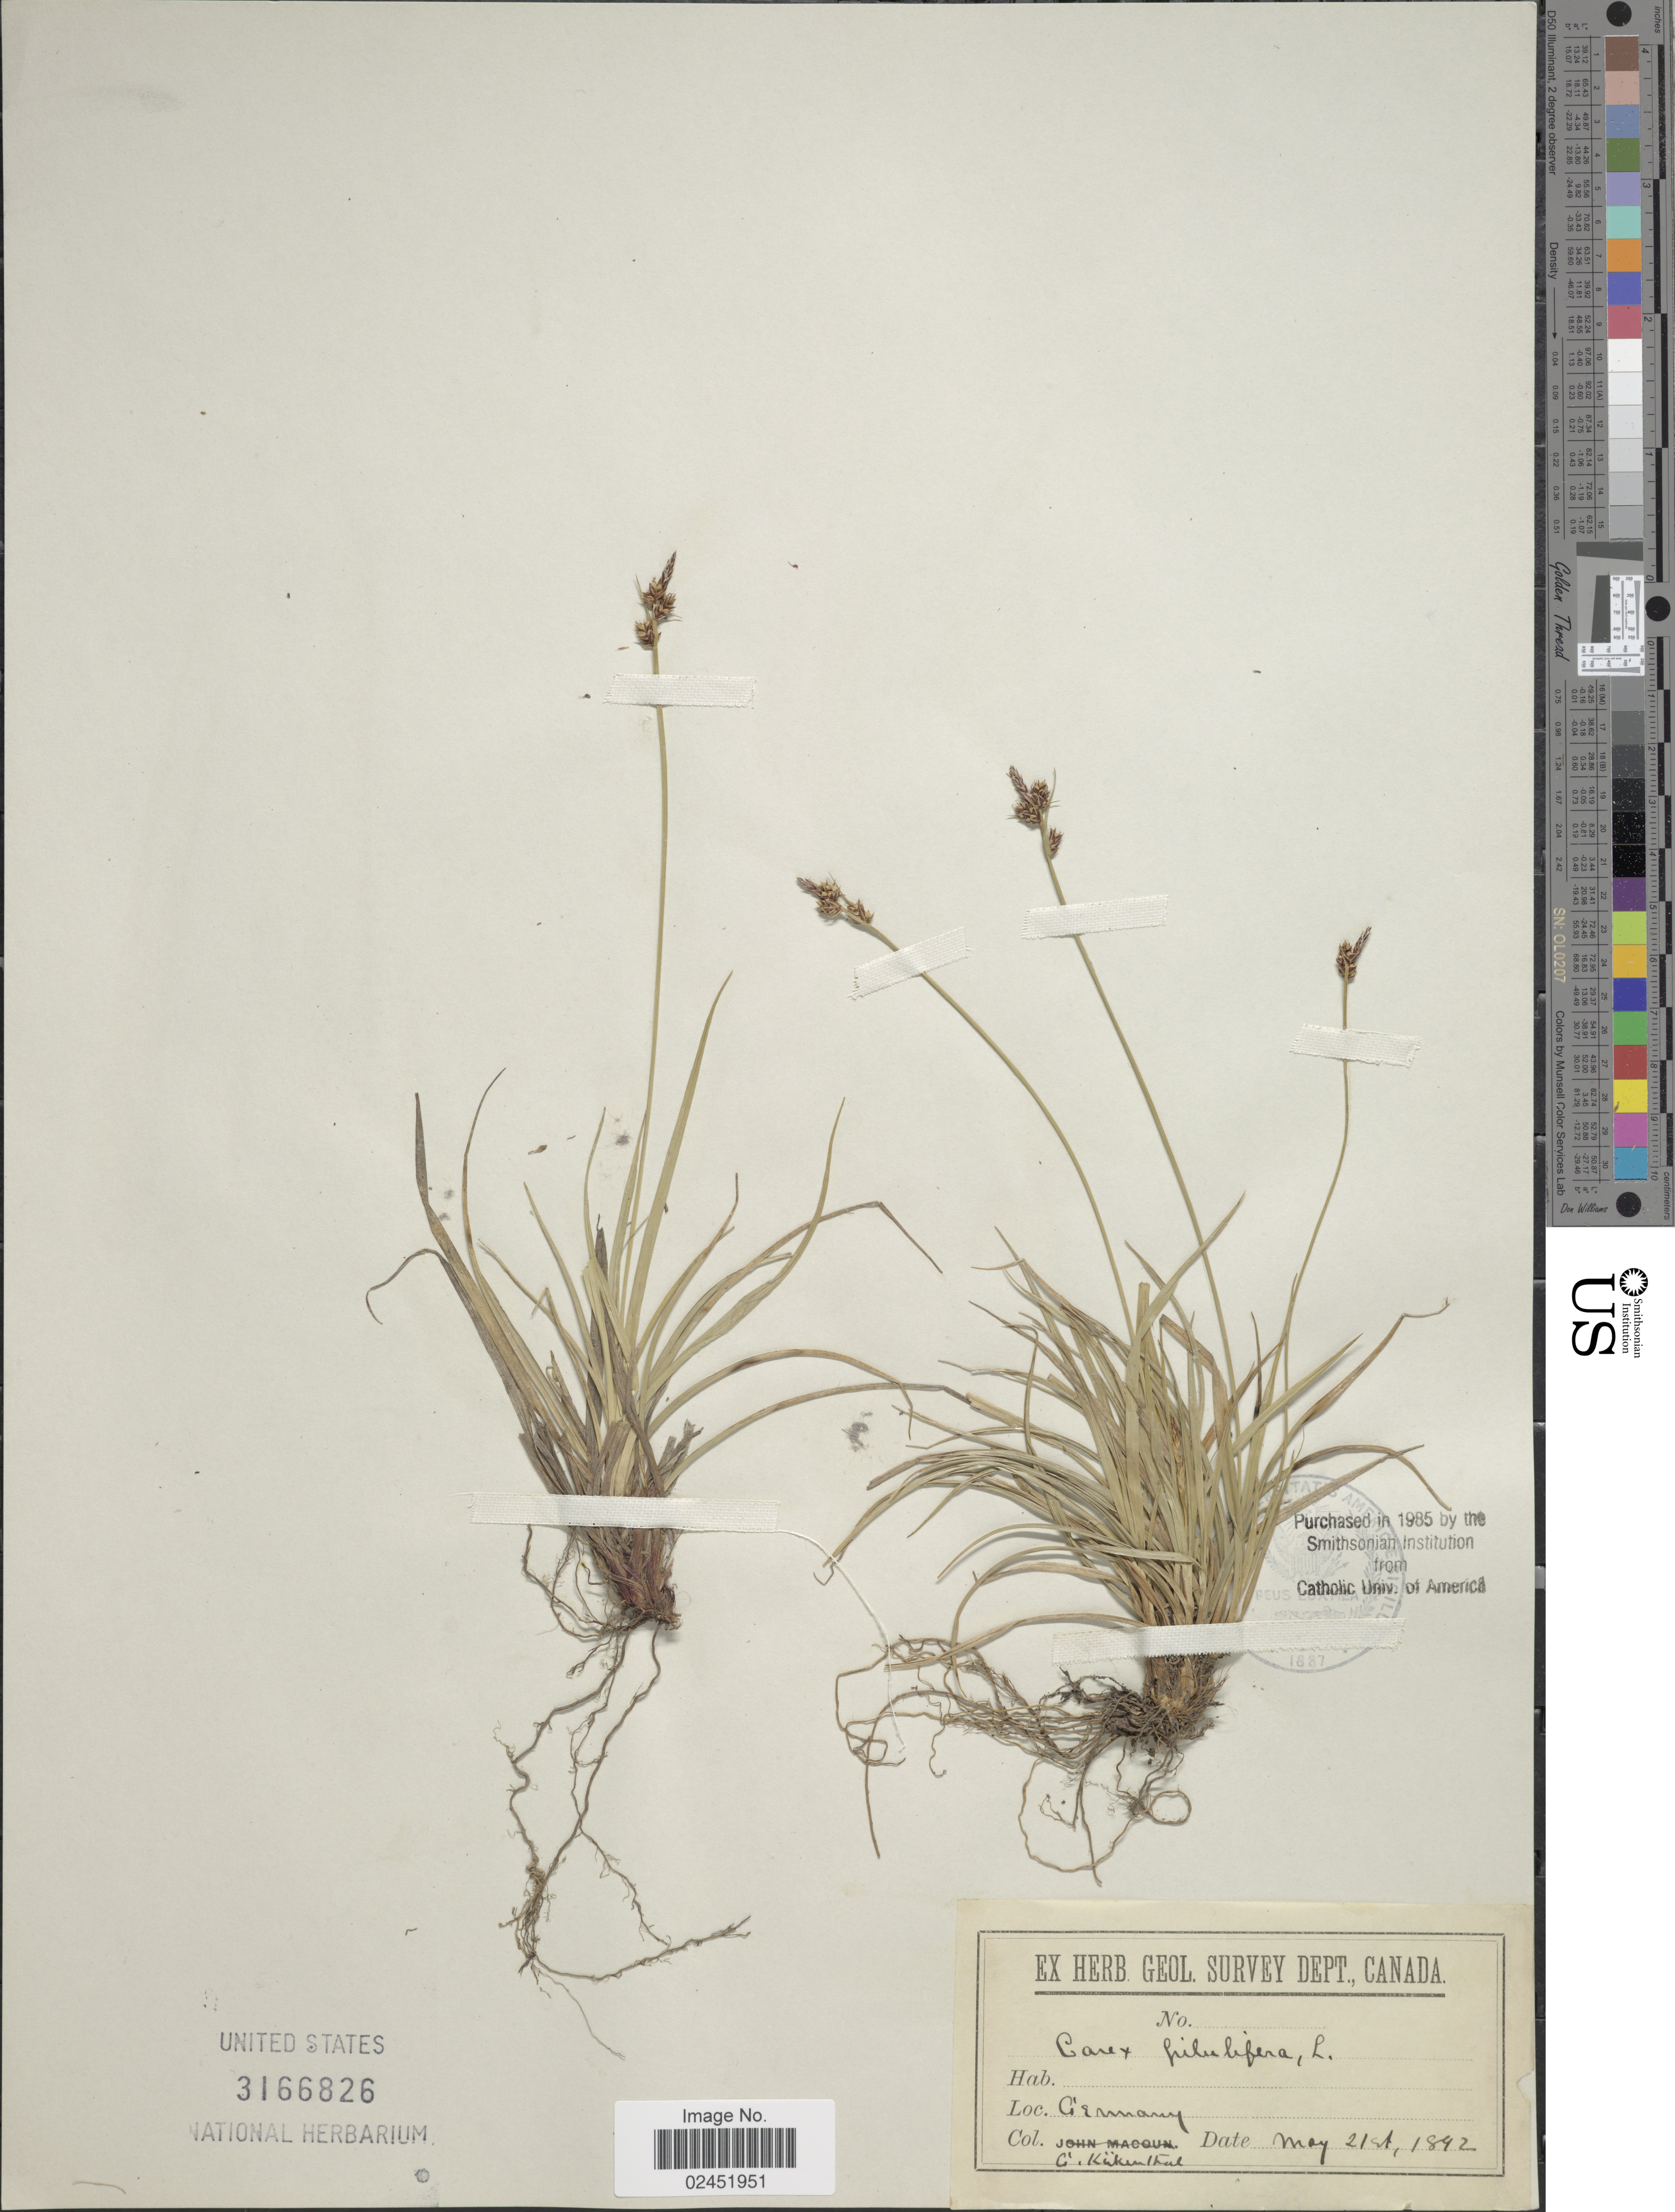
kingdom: Plantae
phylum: Tracheophyta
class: Liliopsida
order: Poales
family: Cyperaceae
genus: Carex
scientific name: Carex pilulifera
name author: L.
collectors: G. Kükenthal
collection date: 1892-05-21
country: Germany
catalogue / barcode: US 3166826